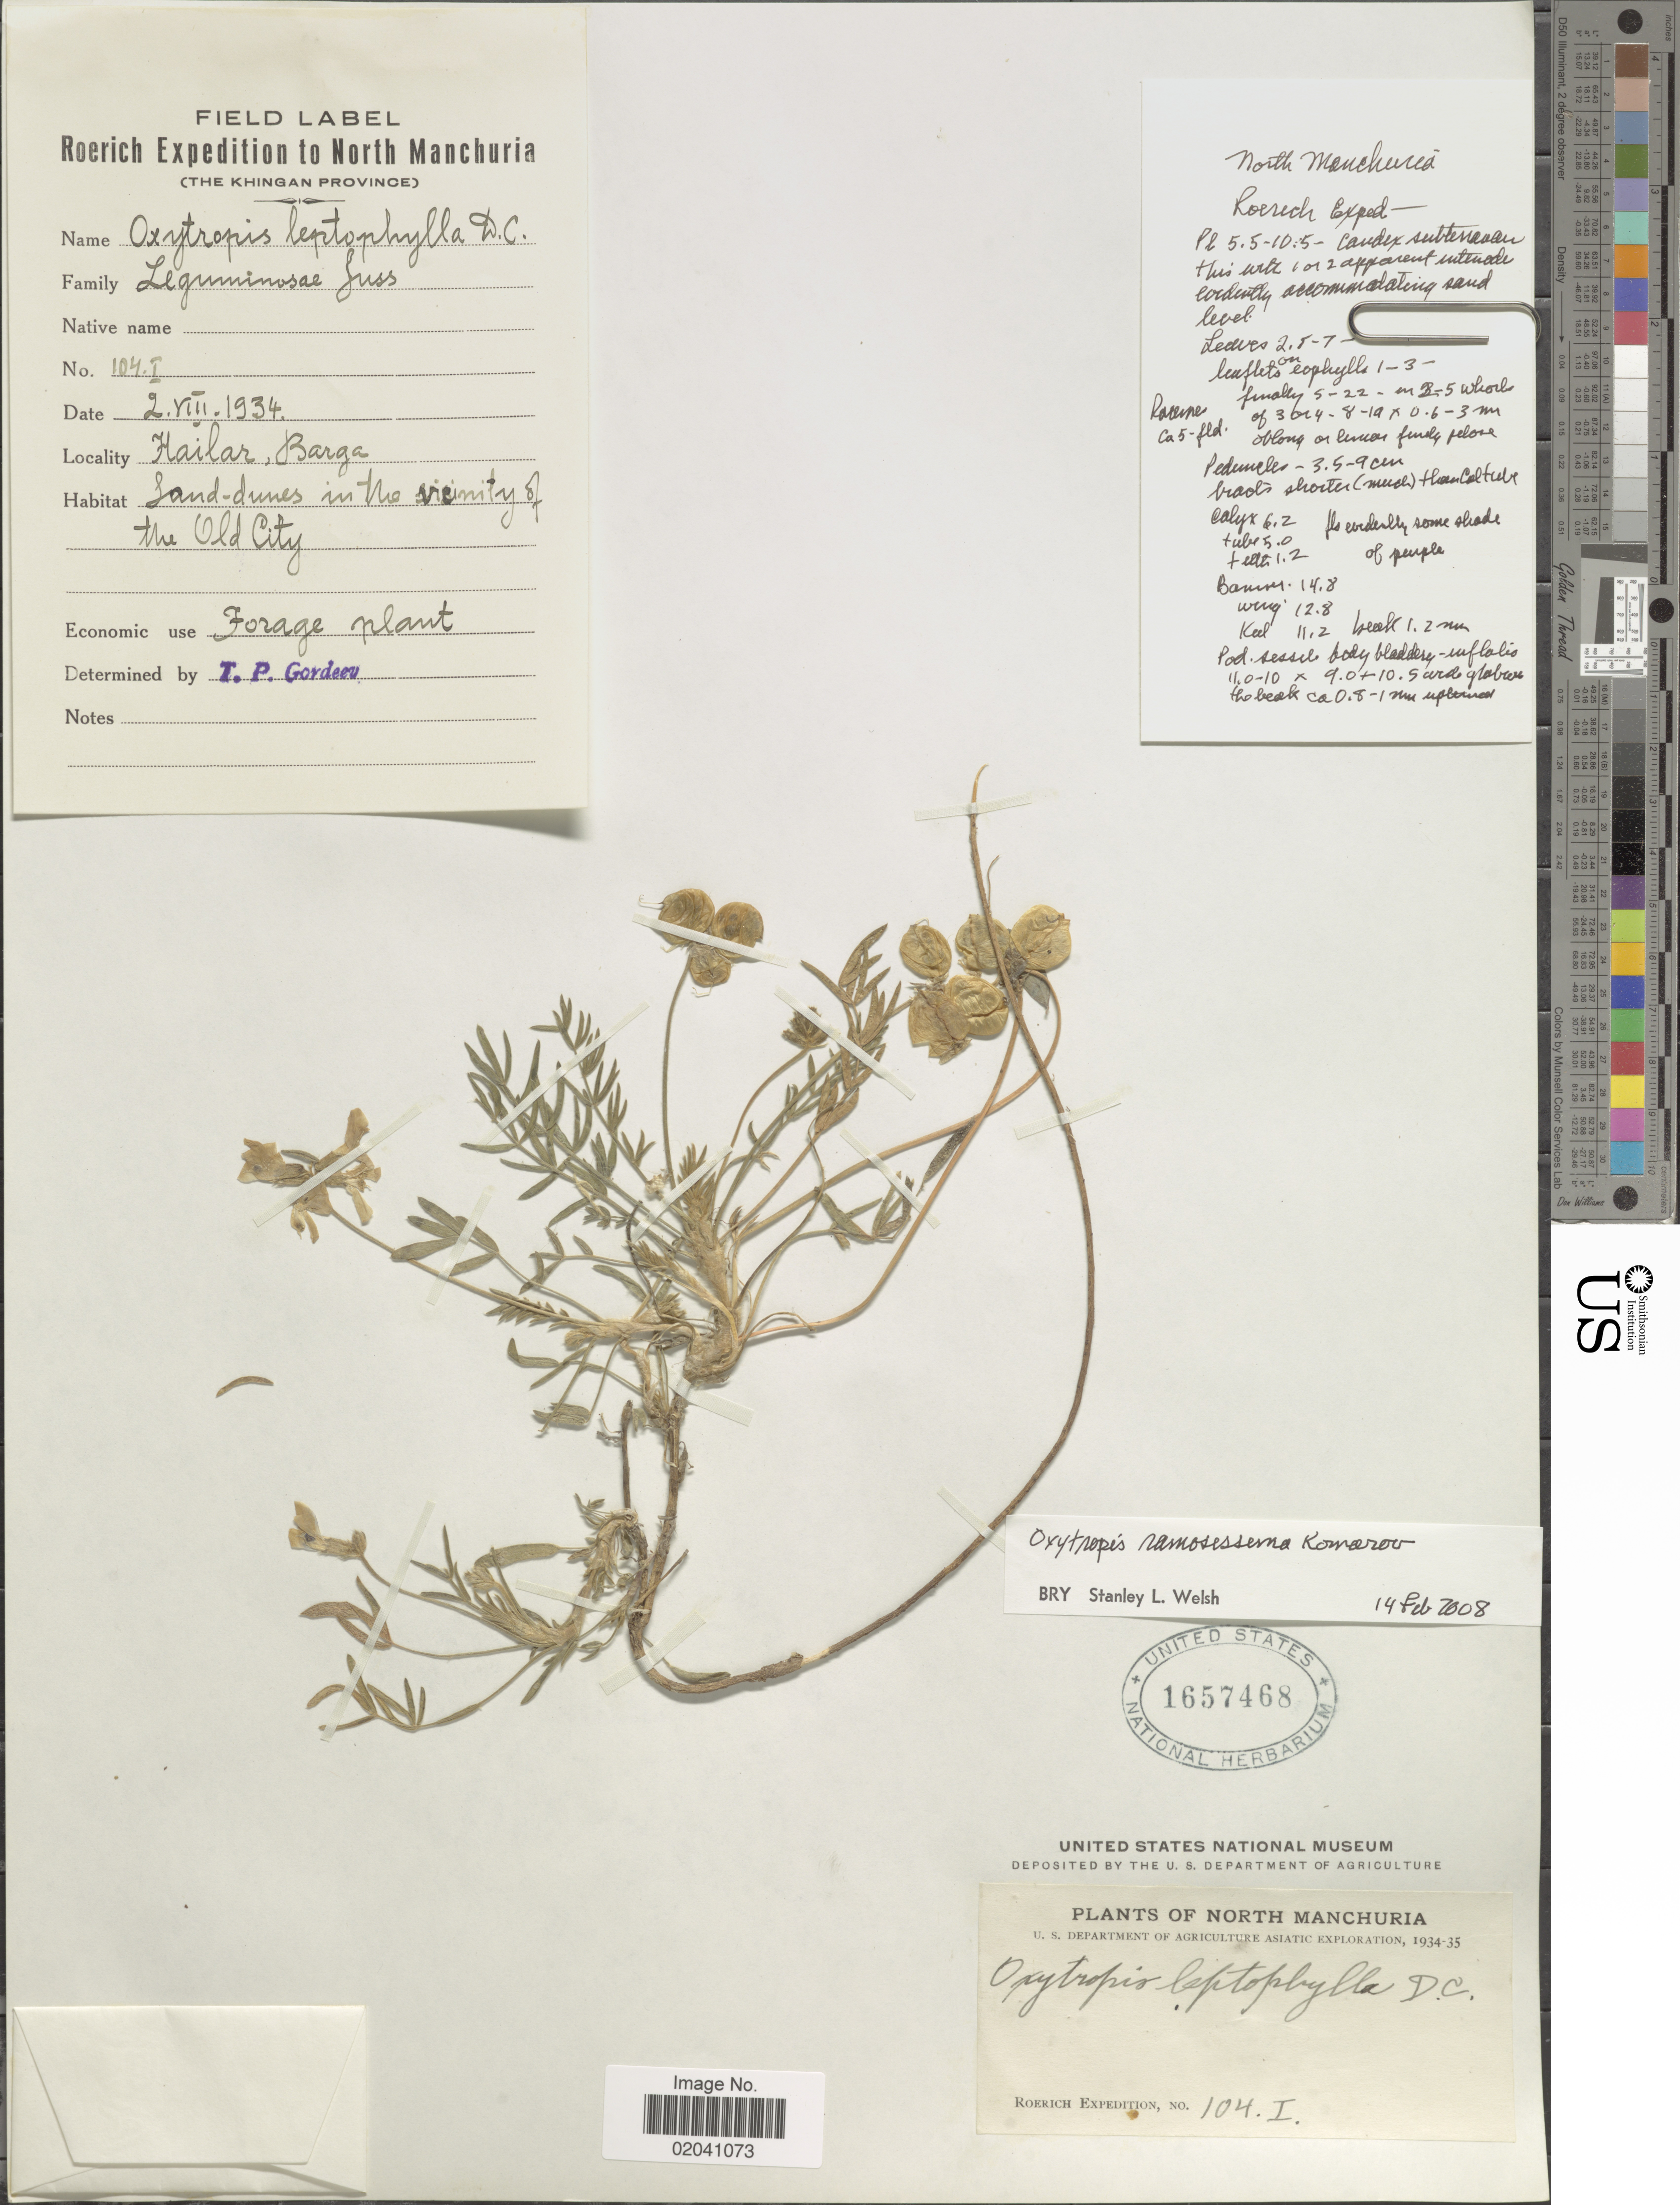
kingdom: Plantae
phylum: Tracheophyta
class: Magnoliopsida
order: Fabales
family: Fabaceae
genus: Oxytropis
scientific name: Oxytropis ramosissima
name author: Kom.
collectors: Roerich Expedition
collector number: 104/1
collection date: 1934-08-02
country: China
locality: North Manchuria, Hailar, Barga, in the vicinity of the Old City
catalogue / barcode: US 1657468